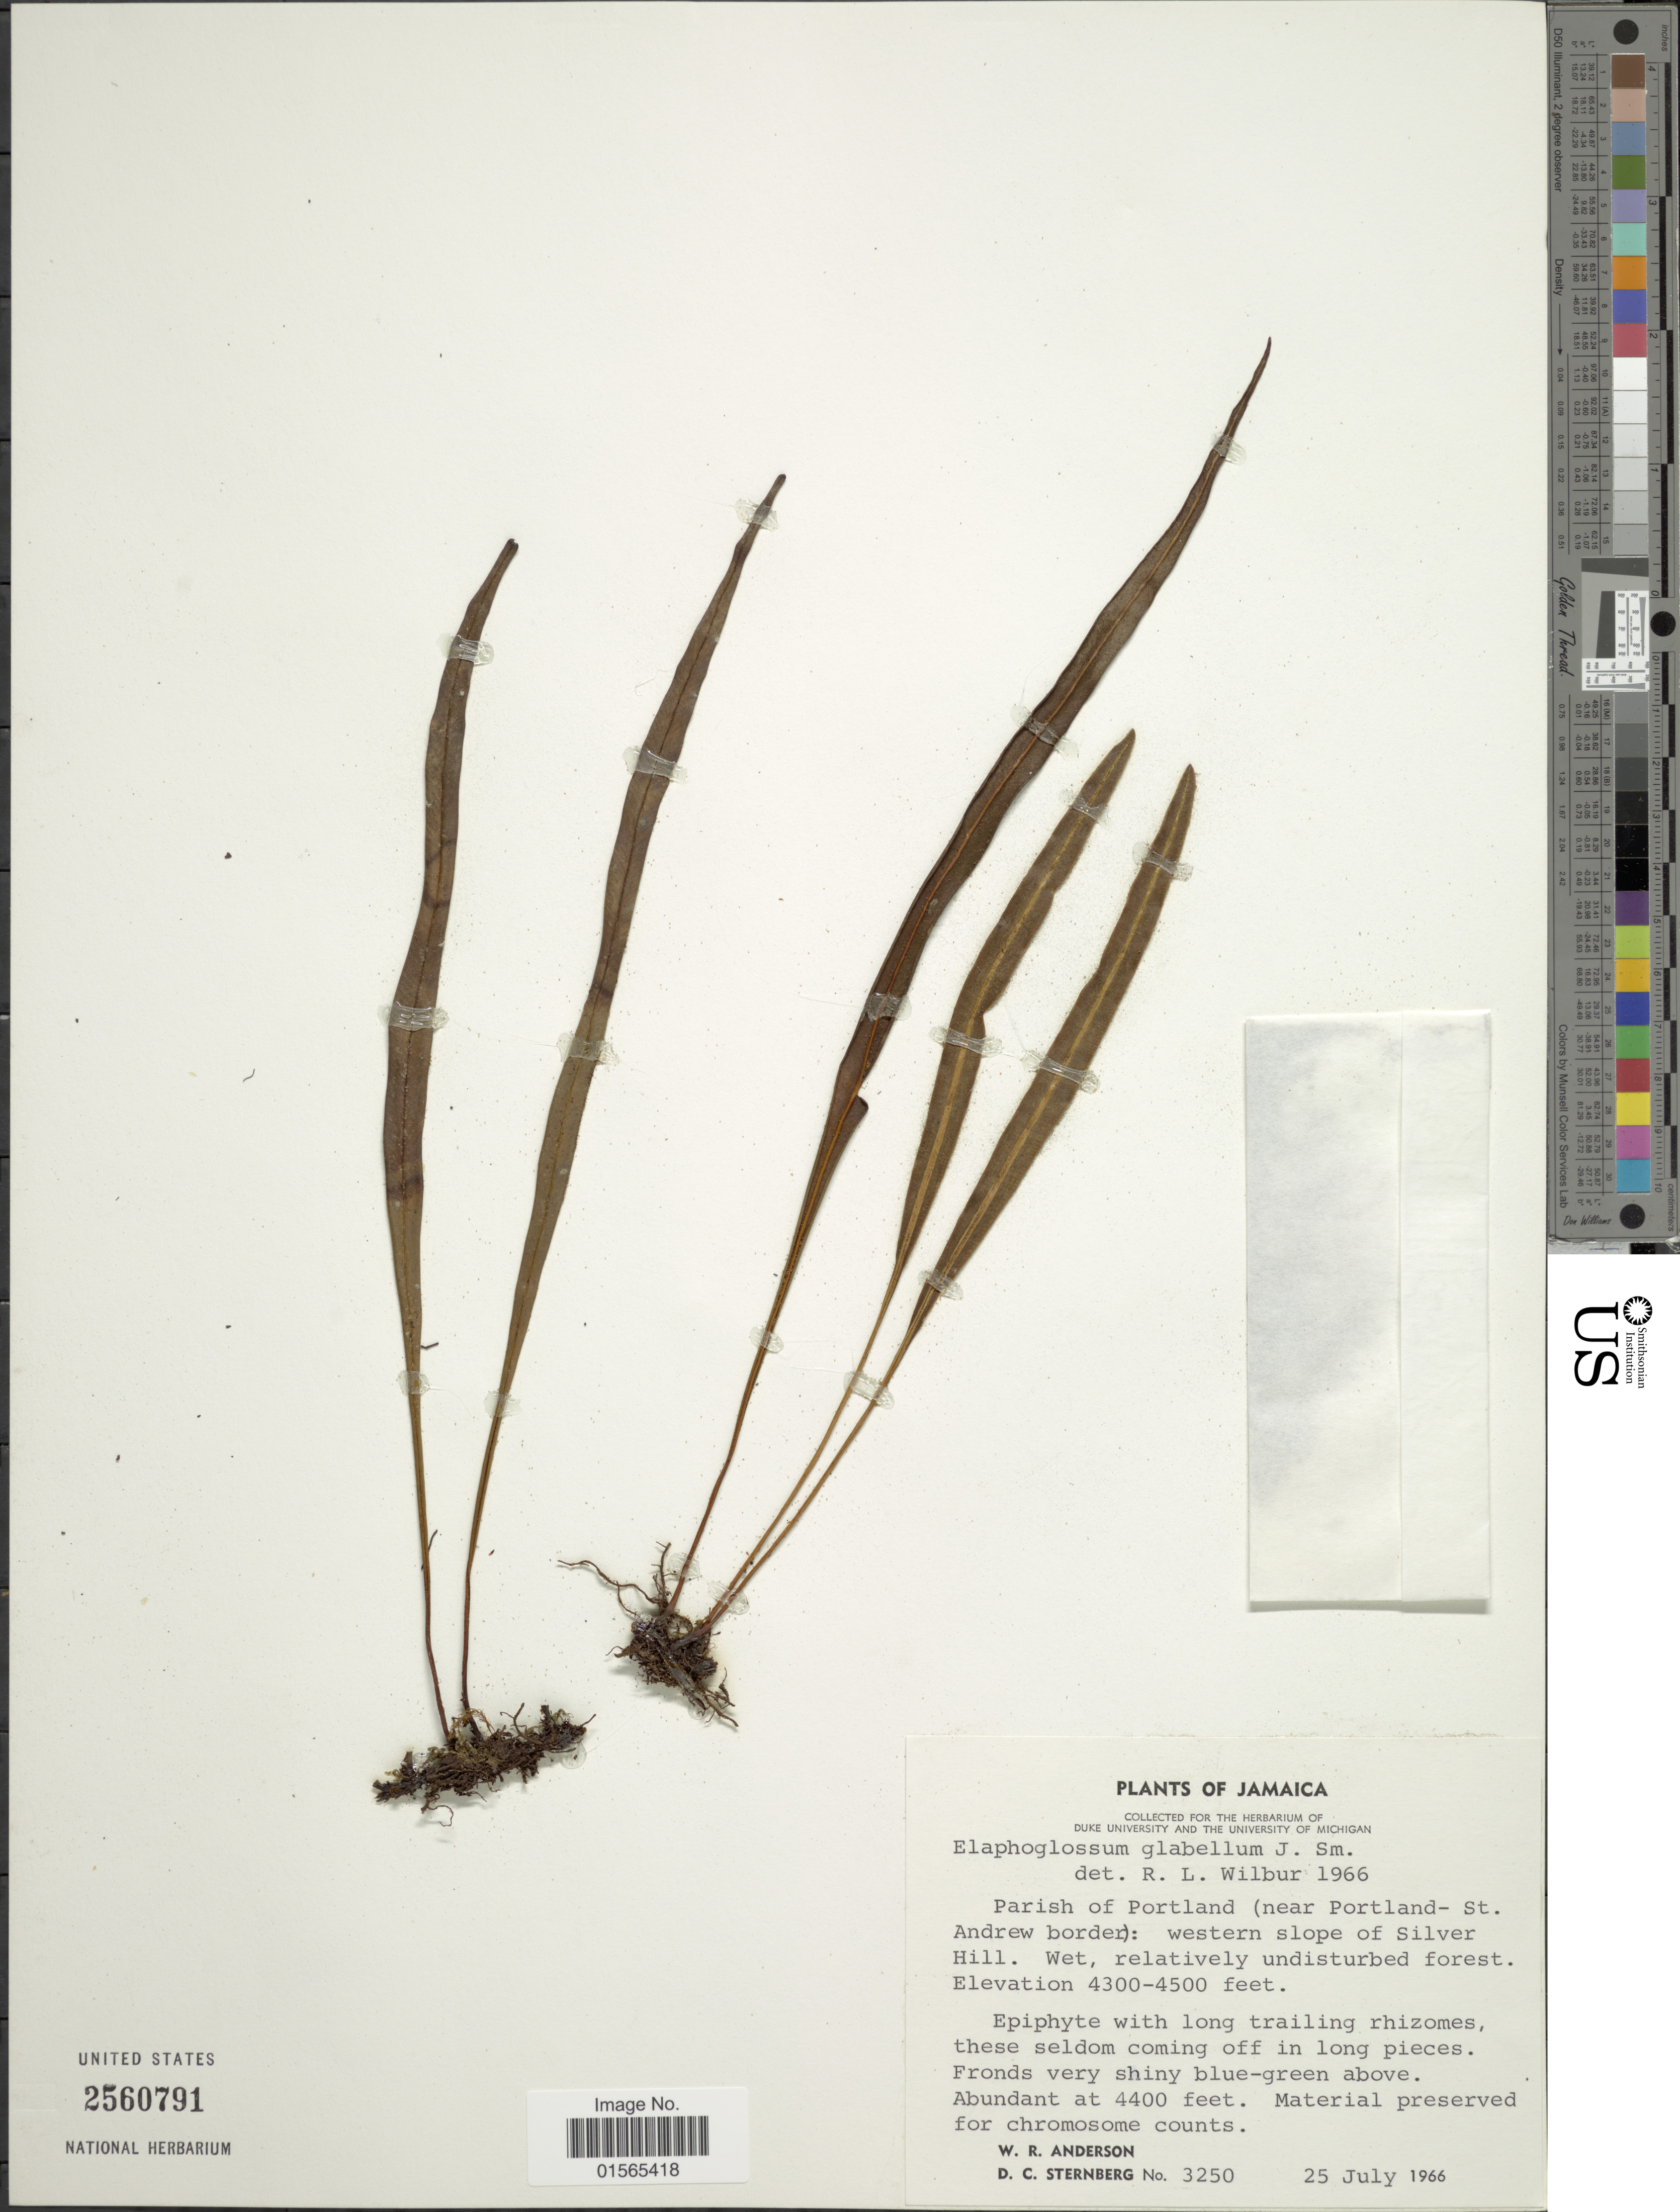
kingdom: Plantae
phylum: Tracheophyta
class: Polypodiopsida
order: Polypodiales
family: Dryopteridaceae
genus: Elaphoglossum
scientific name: Elaphoglossum glabellum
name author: J. Sm.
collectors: W. Anderson & D. Sternberg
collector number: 3250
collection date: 1966-07-25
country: Jamaica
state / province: Portland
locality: (near Portland - St. Andrew border): western slope of Silver Hill. Wet, relativerly undisturbed forest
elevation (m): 1311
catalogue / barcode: US 2560791